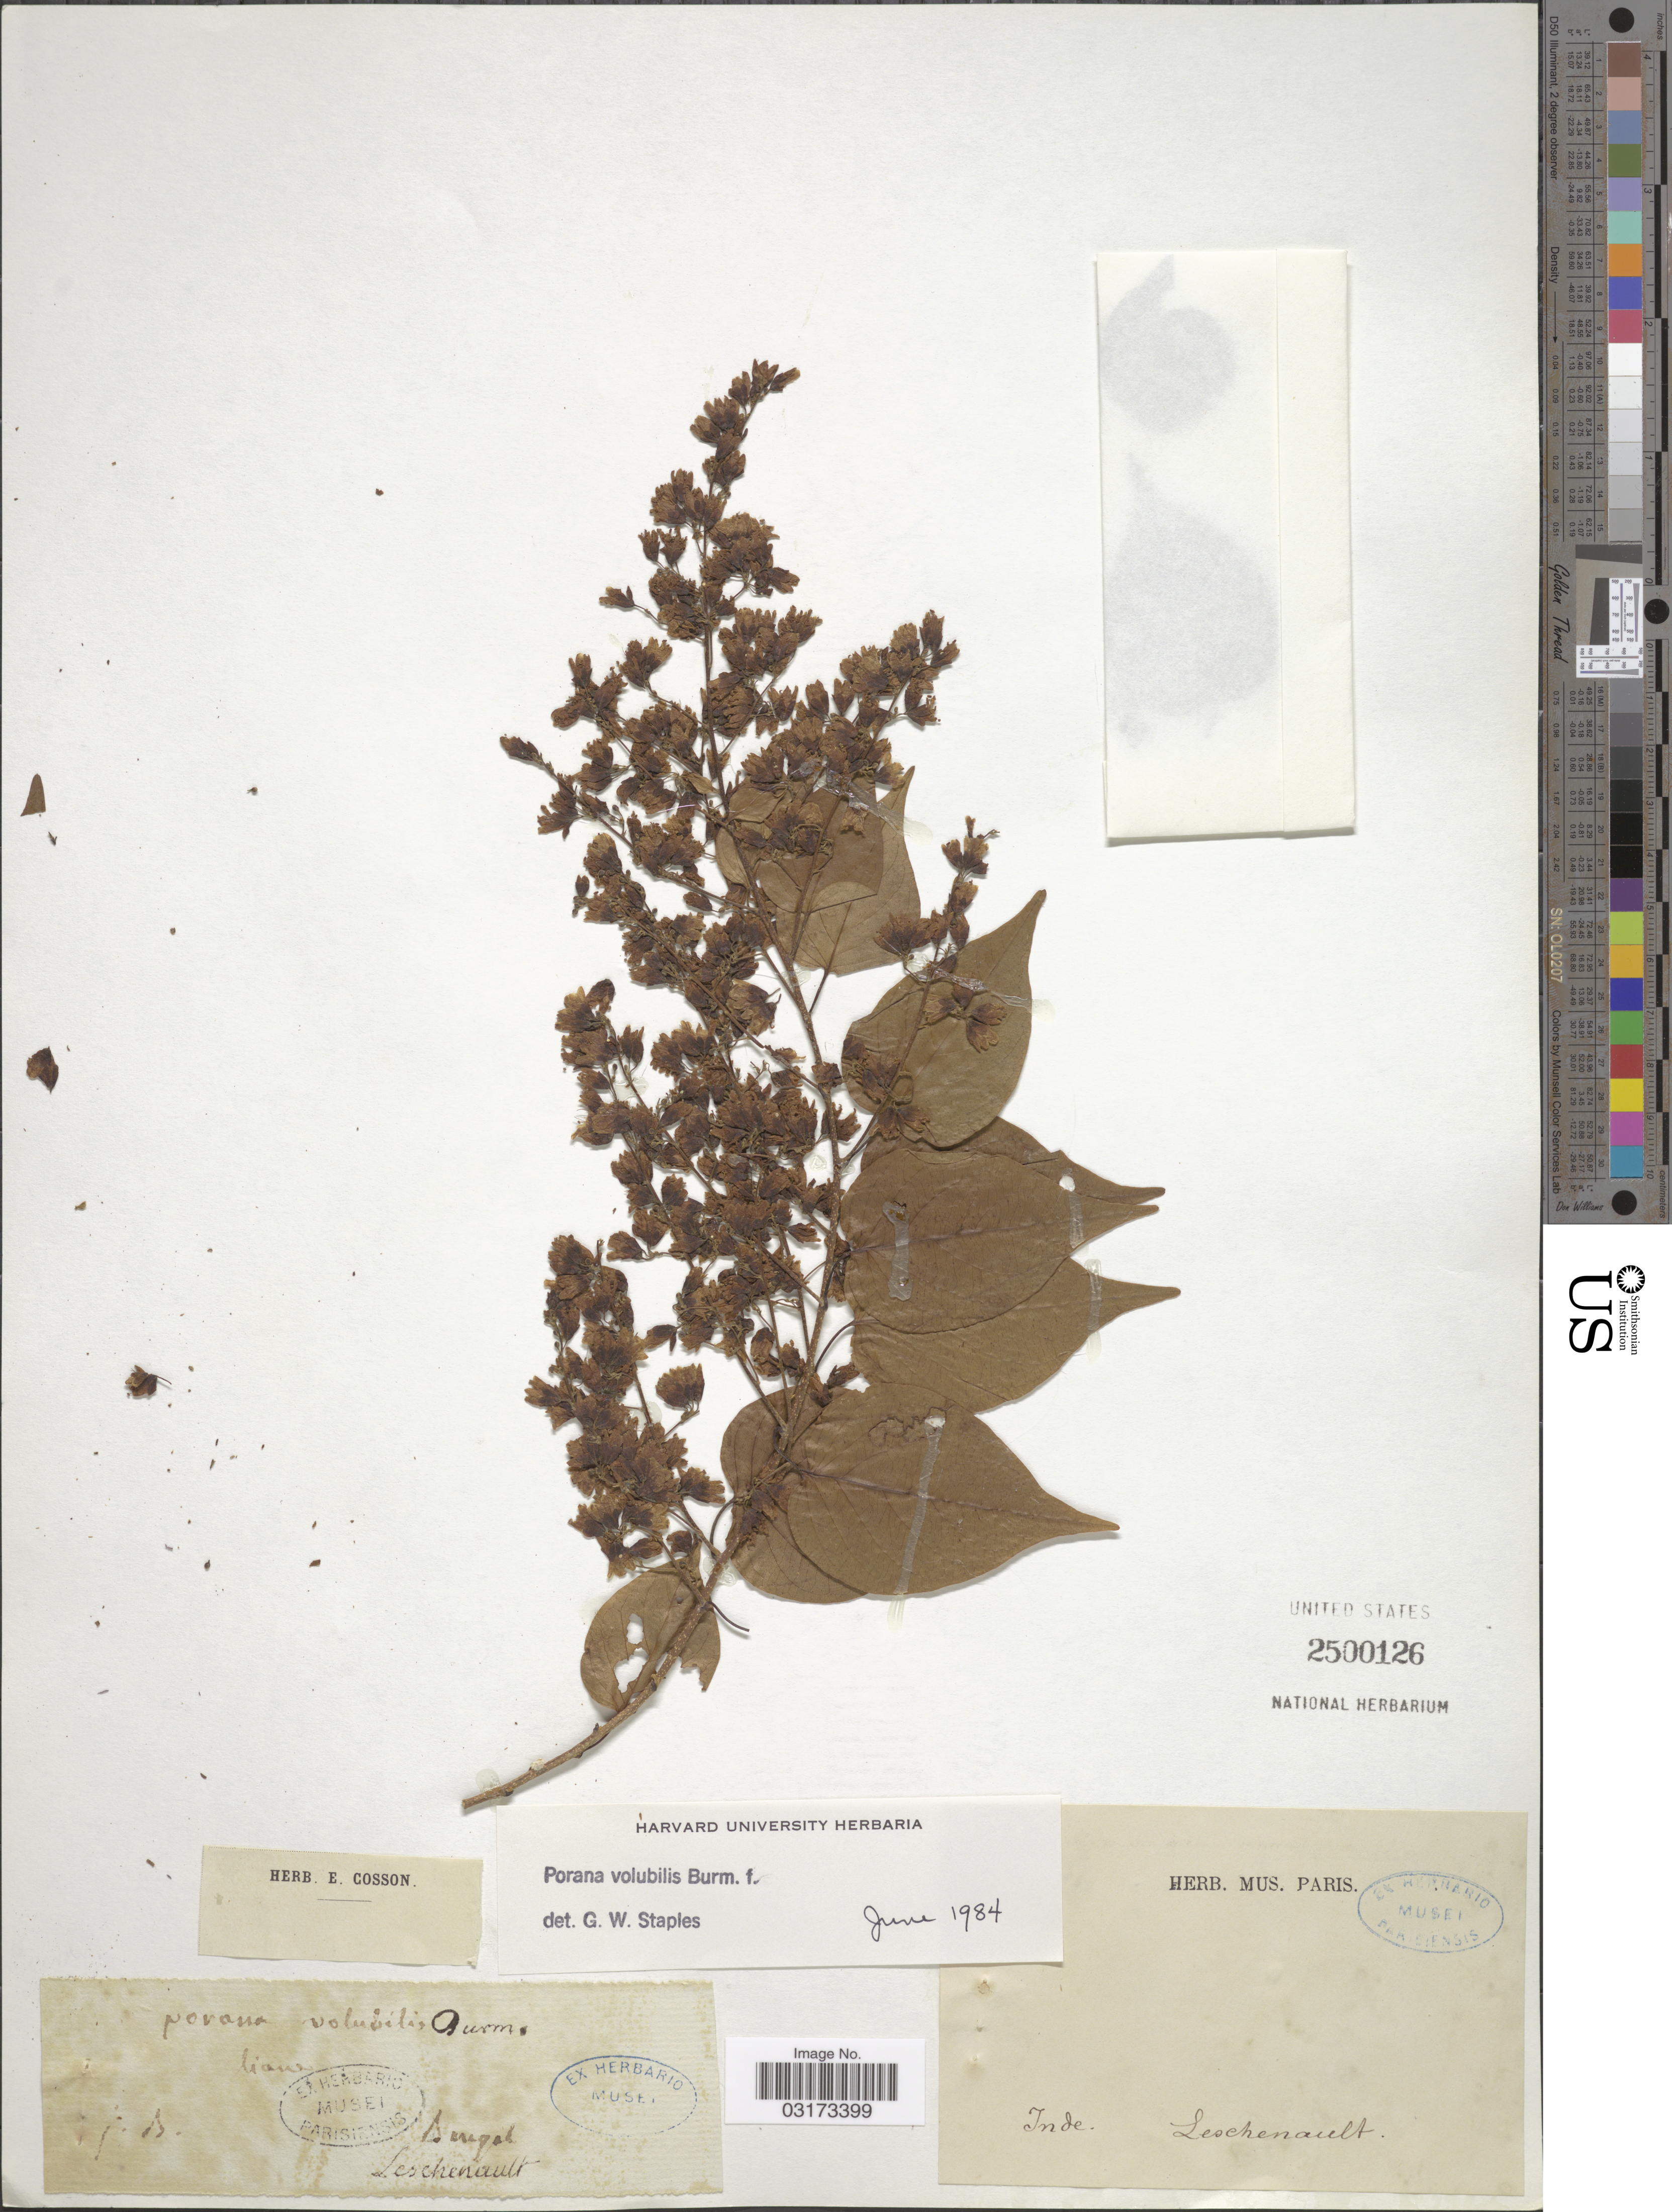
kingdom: Plantae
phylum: Tracheophyta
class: Magnoliopsida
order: Solanales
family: Convolvulaceae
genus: Porana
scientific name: Porana volubilis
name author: Burm. f.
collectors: Leschenault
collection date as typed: Transcribed d/m/y: 7/9/81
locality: Bengal.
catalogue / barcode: US 2500126